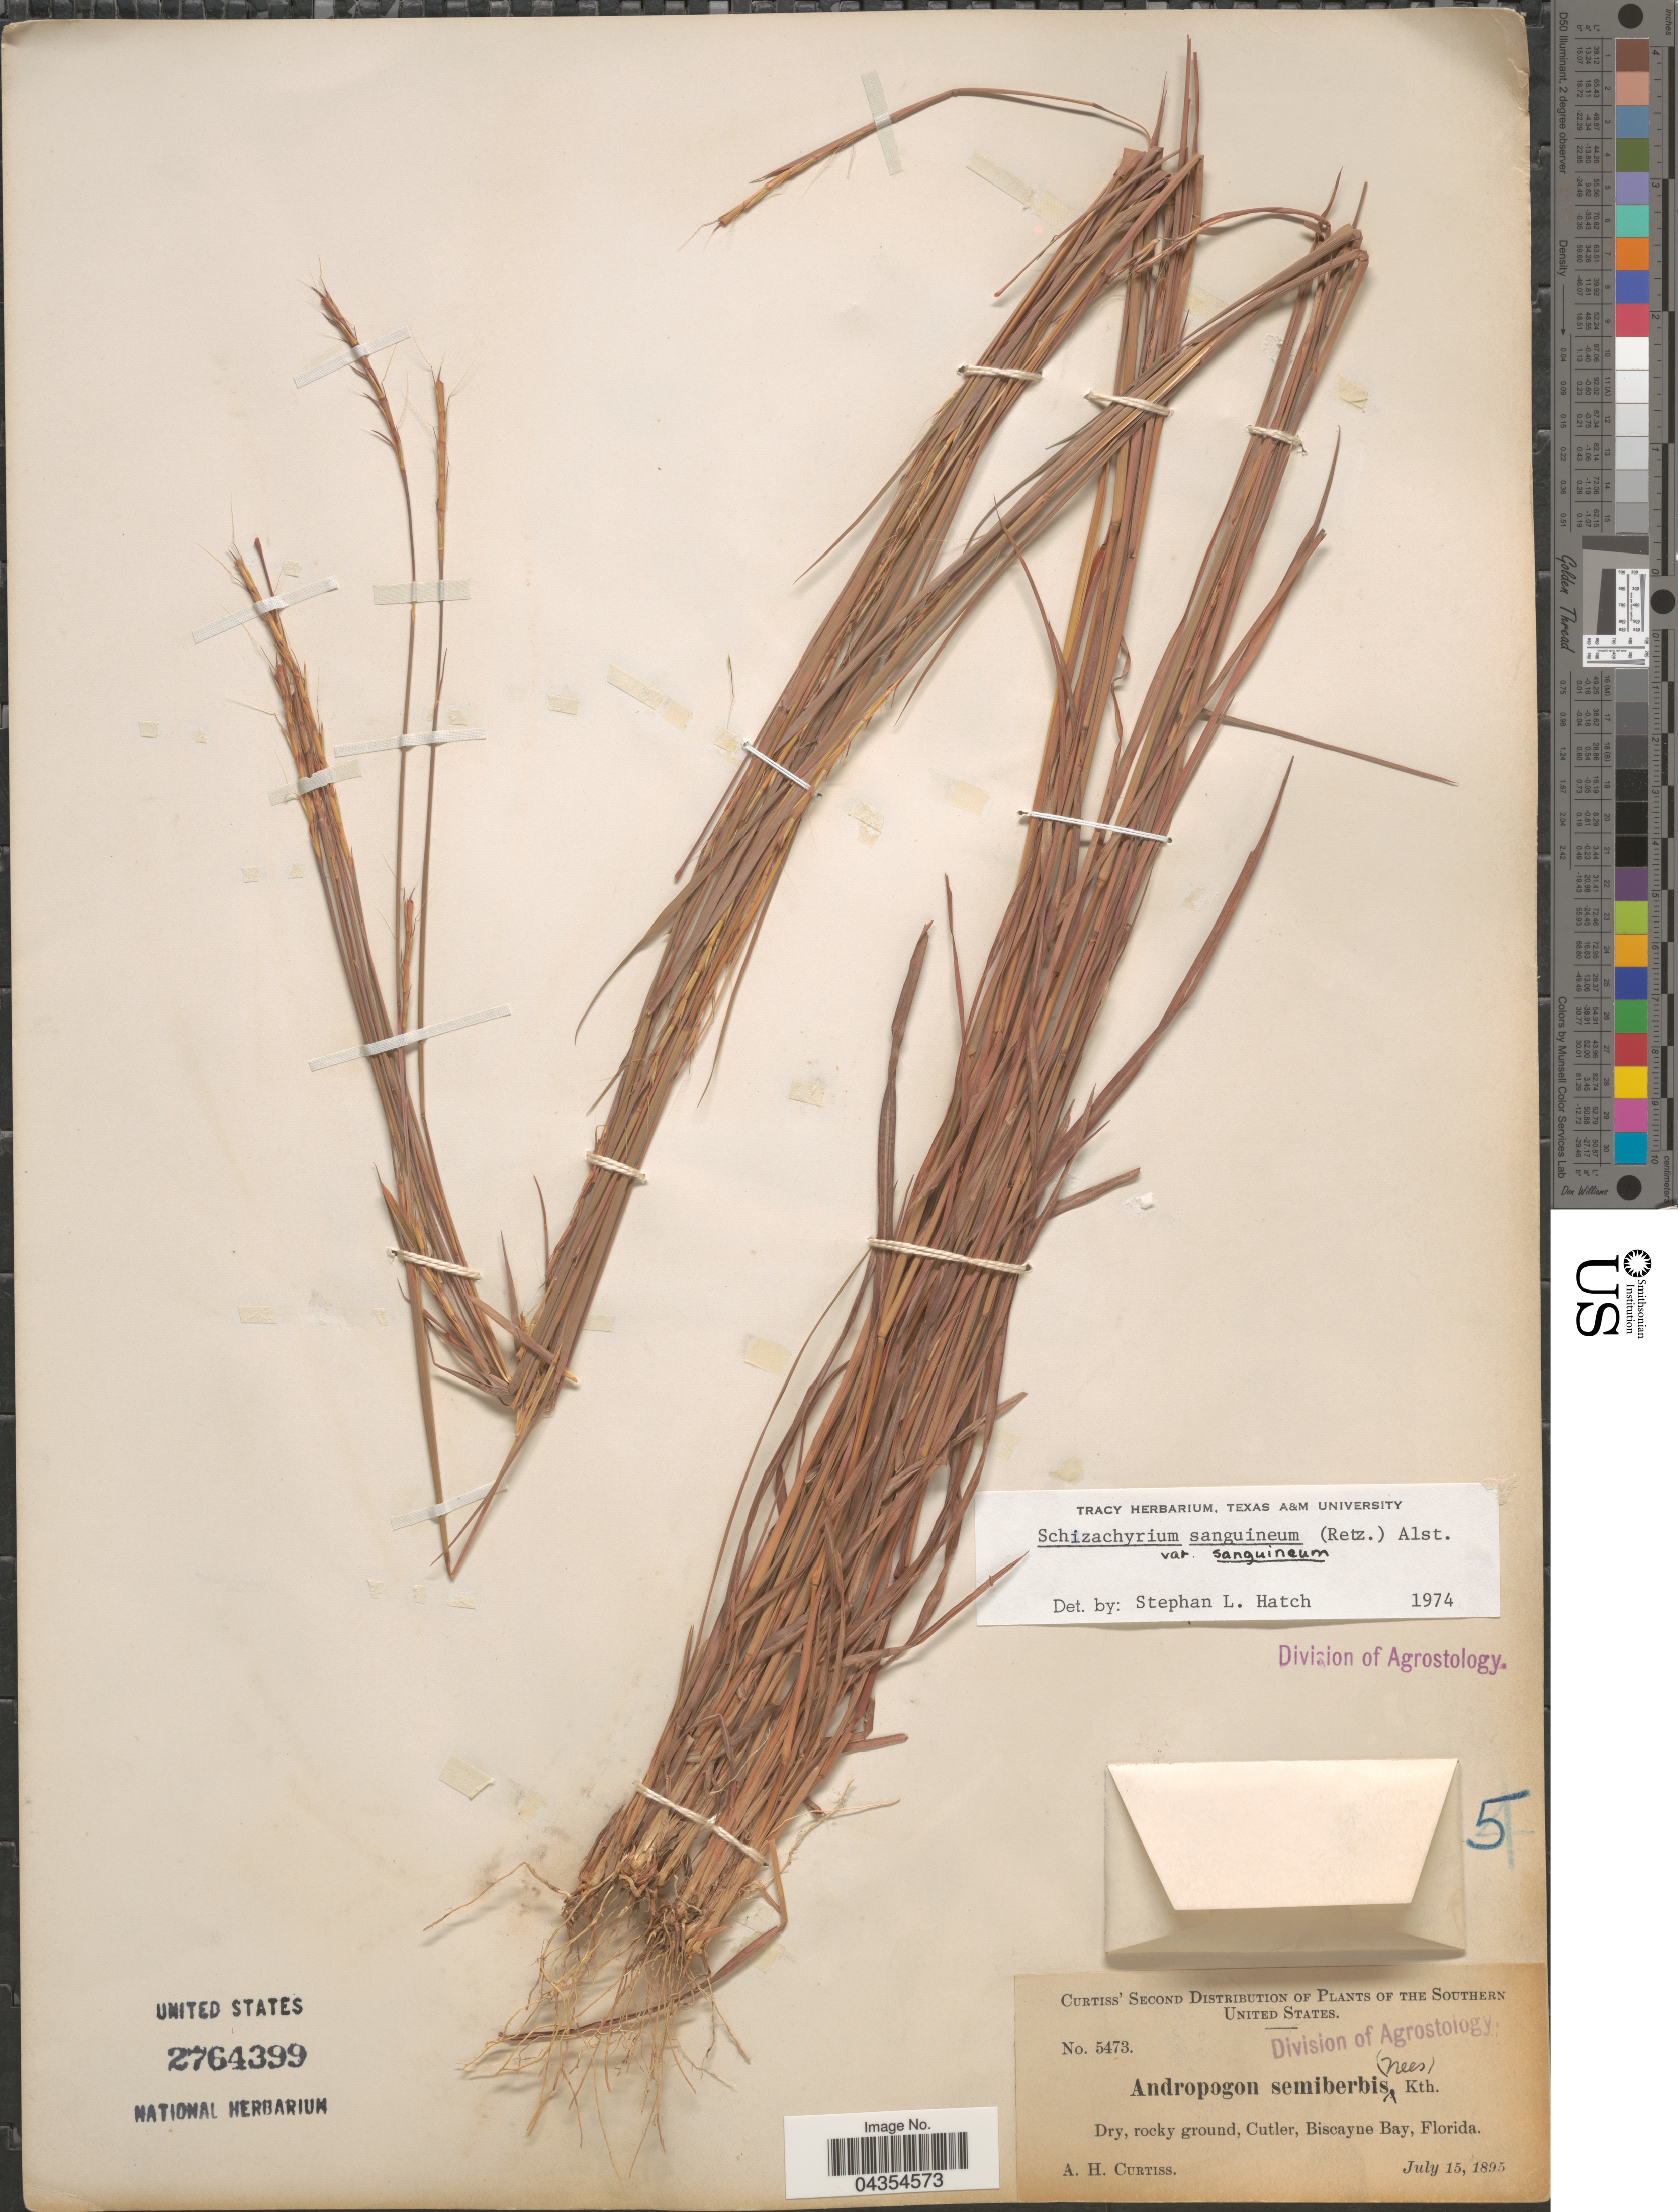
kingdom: Plantae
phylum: Tracheophyta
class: Liliopsida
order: Poales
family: Poaceae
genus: Schizachyrium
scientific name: Schizachyrium sanguineum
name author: (Retz.) Alston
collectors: A. H. Curtiss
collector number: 5473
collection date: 1895-07-15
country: United States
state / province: Florida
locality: The Southern United States. Dry, rocky ground, Cutler, Biscayne Bay.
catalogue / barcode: US 2764399